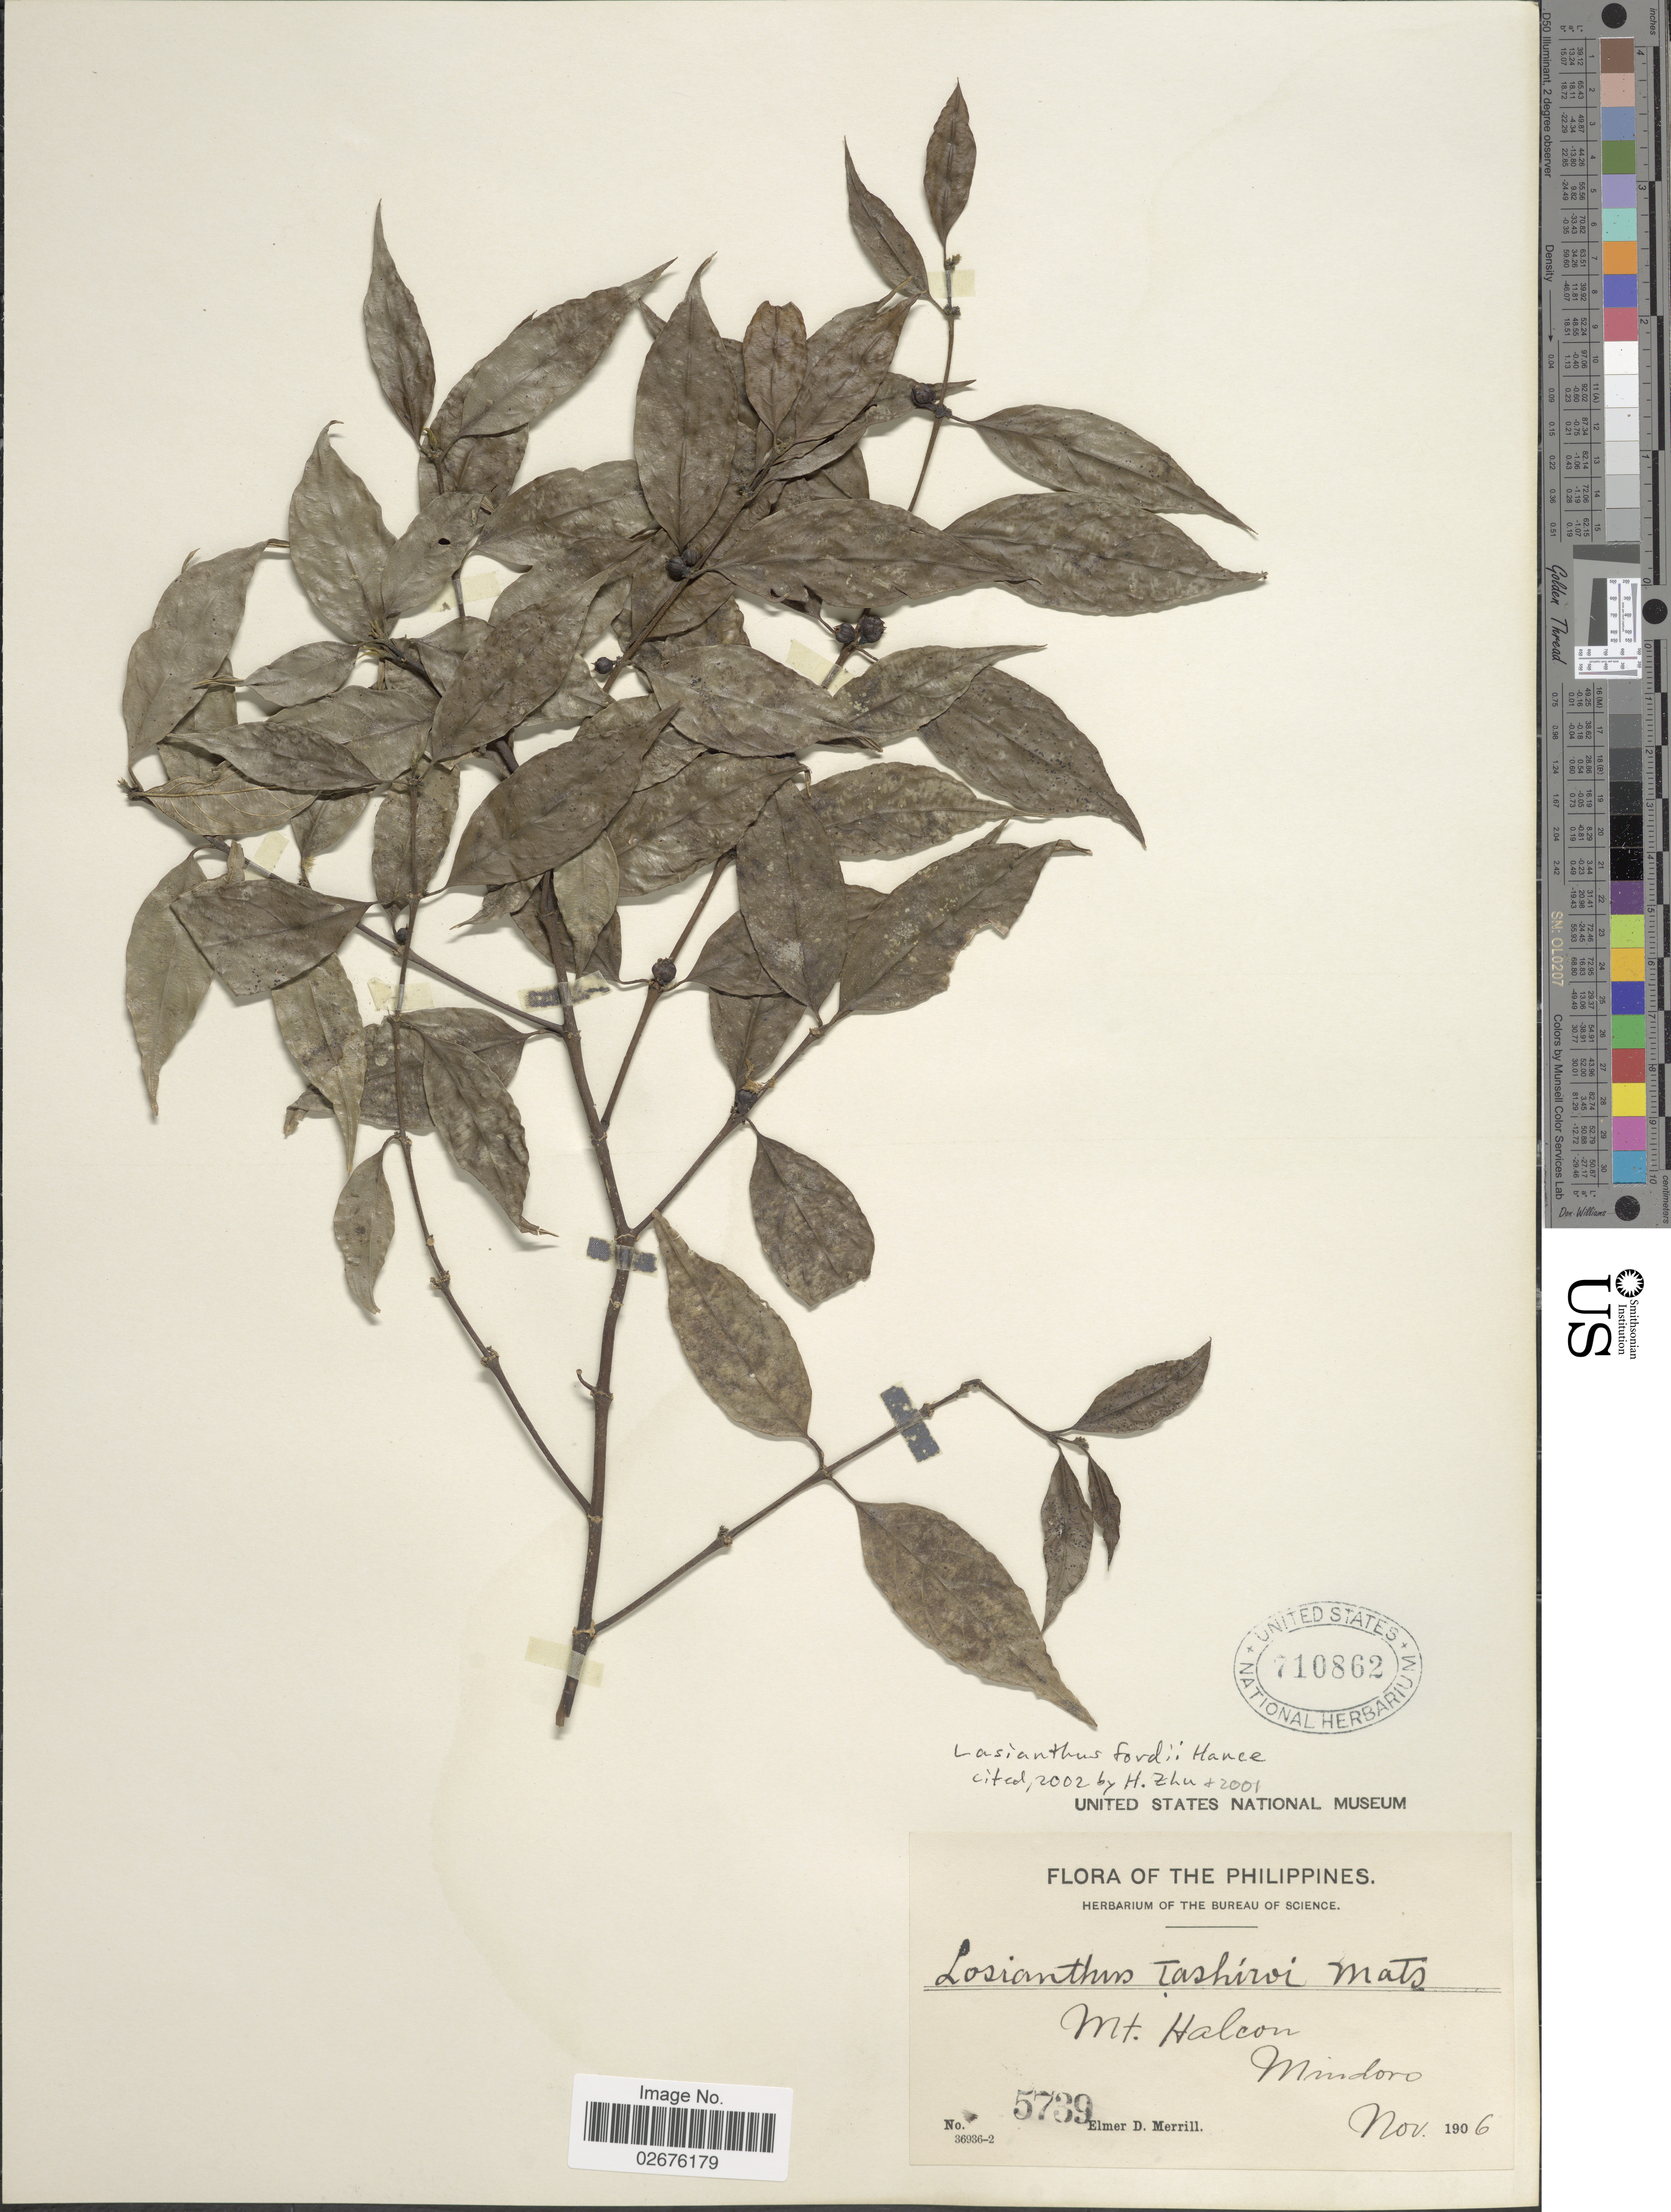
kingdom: Plantae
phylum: Tracheophyta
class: Magnoliopsida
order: Gentianales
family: Rubiaceae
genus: Lasianthus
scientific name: Lasianthus fordii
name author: Hance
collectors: E. D. Merrill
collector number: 5739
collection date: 1906-11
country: Philippines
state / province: Mimaropa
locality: Mt. Halcon, Mindoro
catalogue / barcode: US 710862